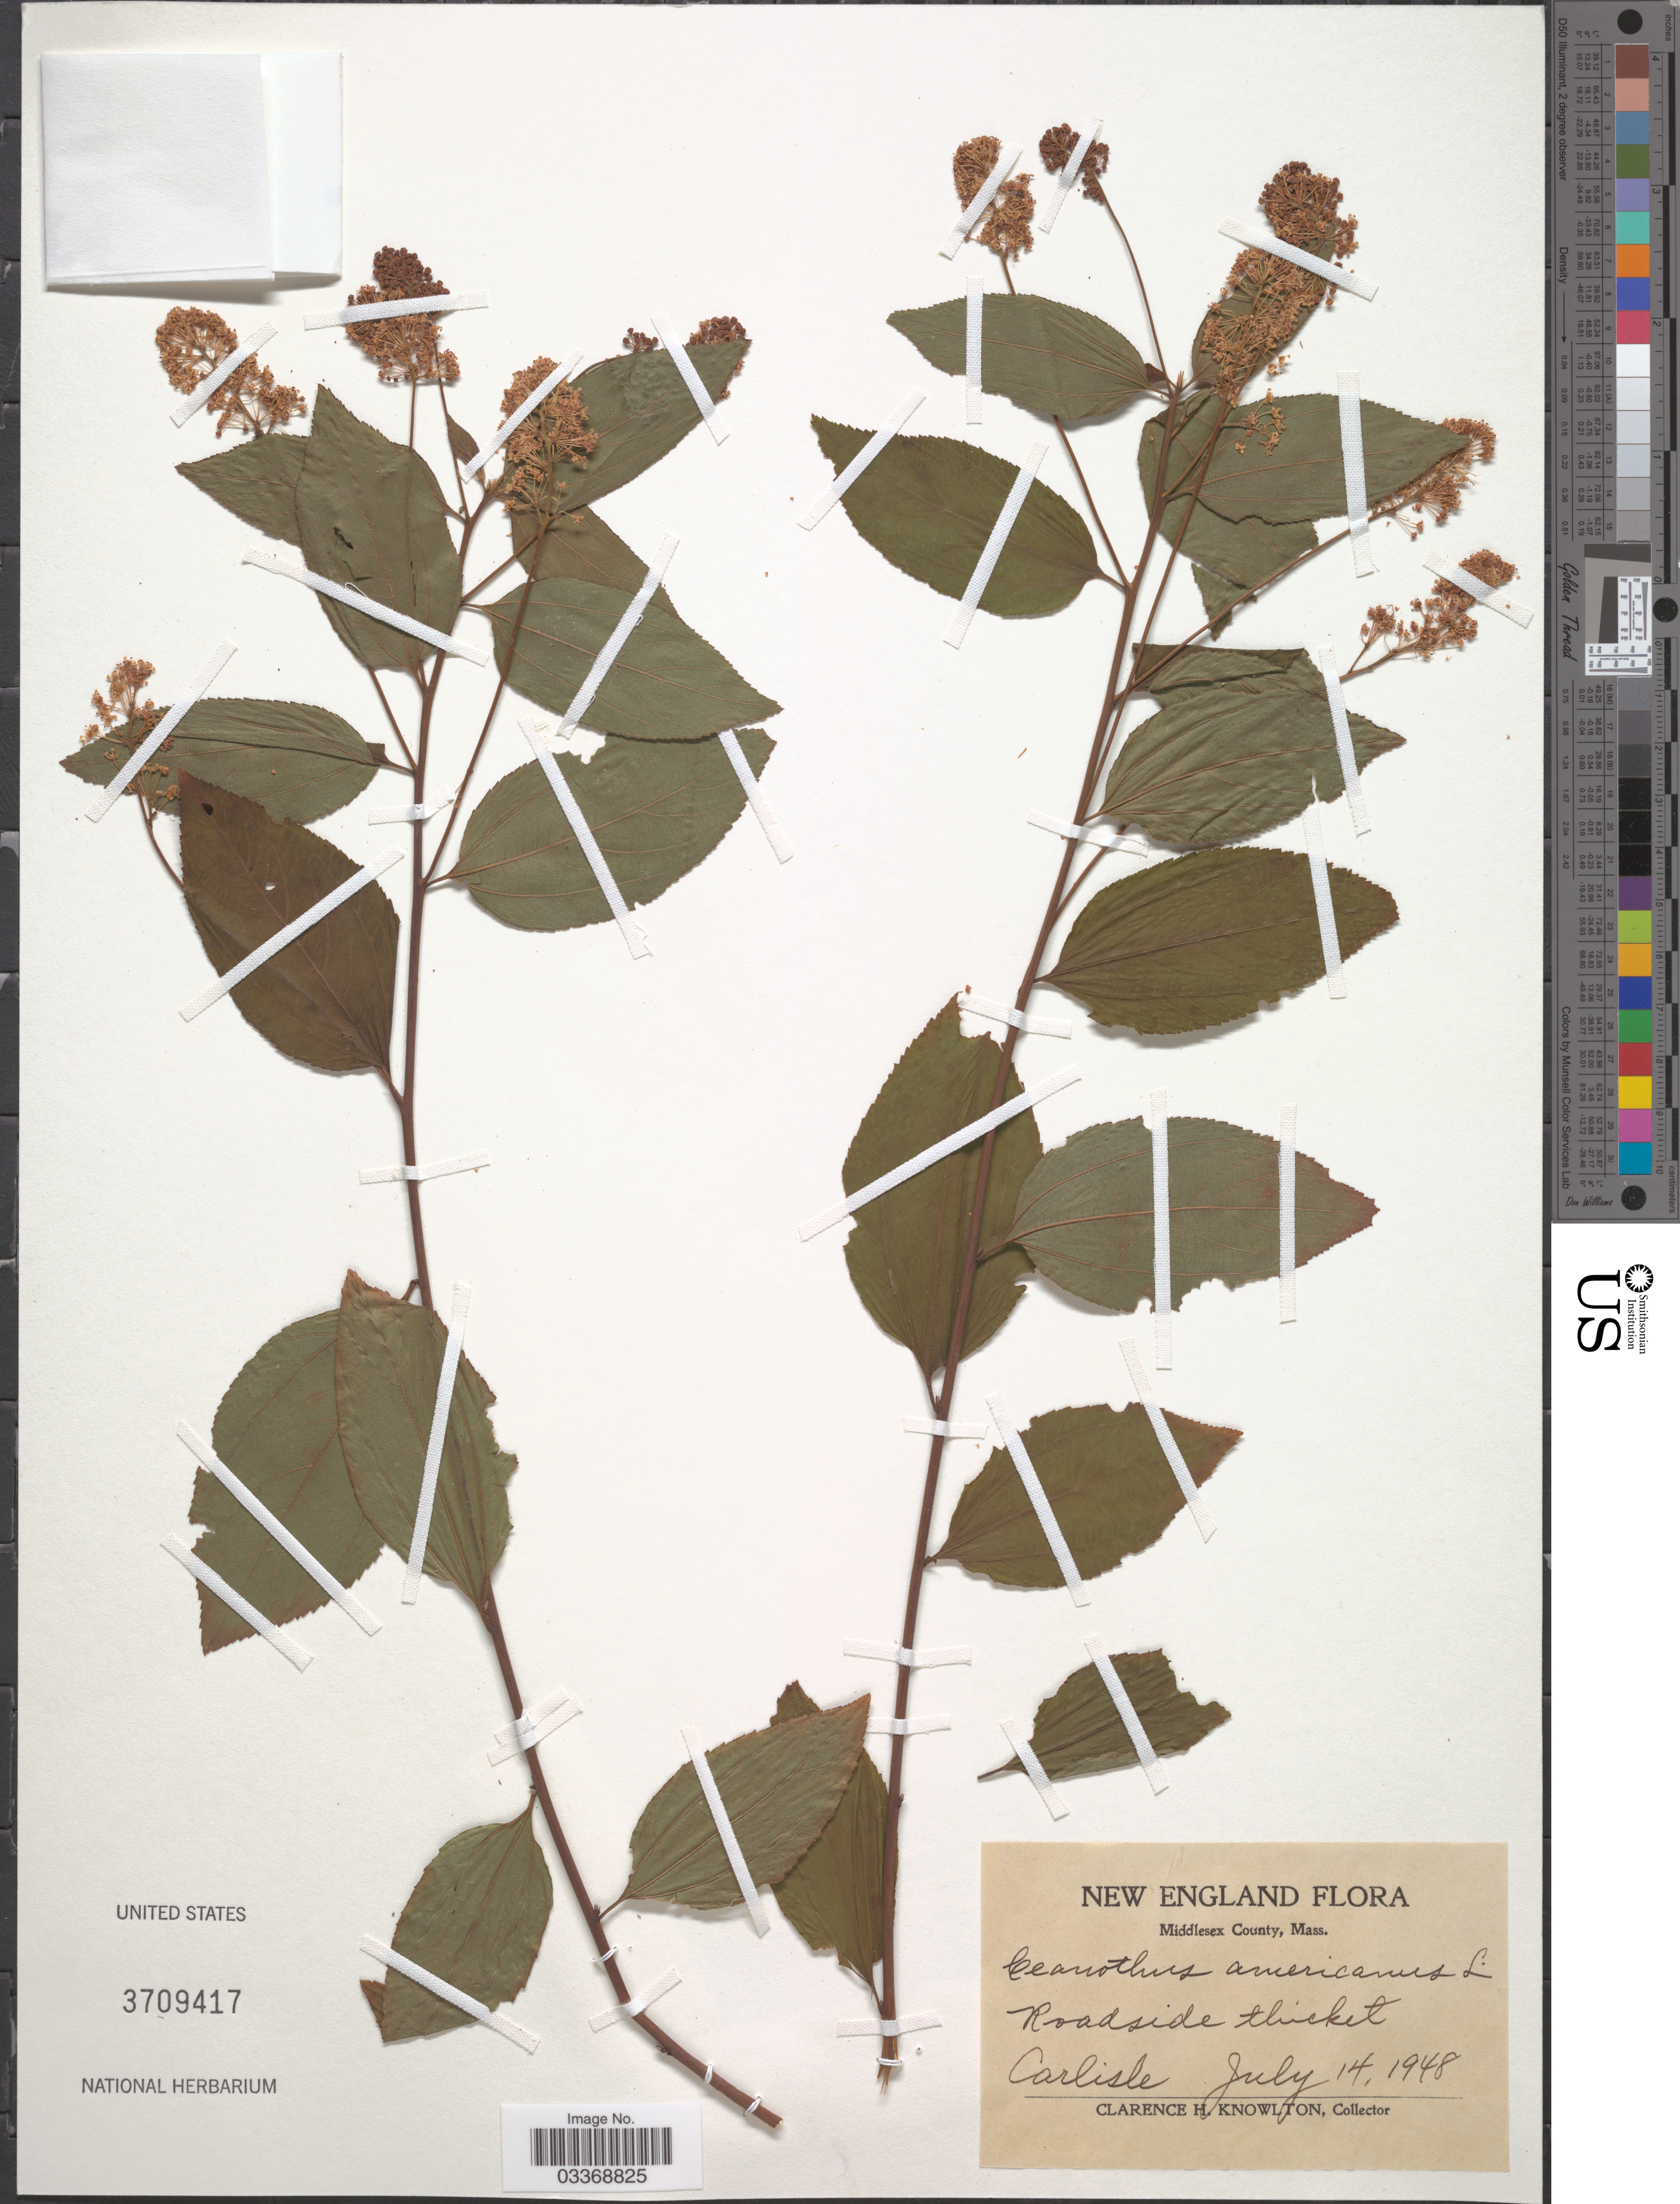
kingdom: Plantae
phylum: Tracheophyta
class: Magnoliopsida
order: Rosales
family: Rhamnaceae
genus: Ceanothus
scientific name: Ceanothus americanus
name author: L.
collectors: C. H. Knowlton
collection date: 1948-07-14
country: United States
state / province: Massachusetts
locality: New England. Middlesex County. Carlisle.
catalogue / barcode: US 3709417